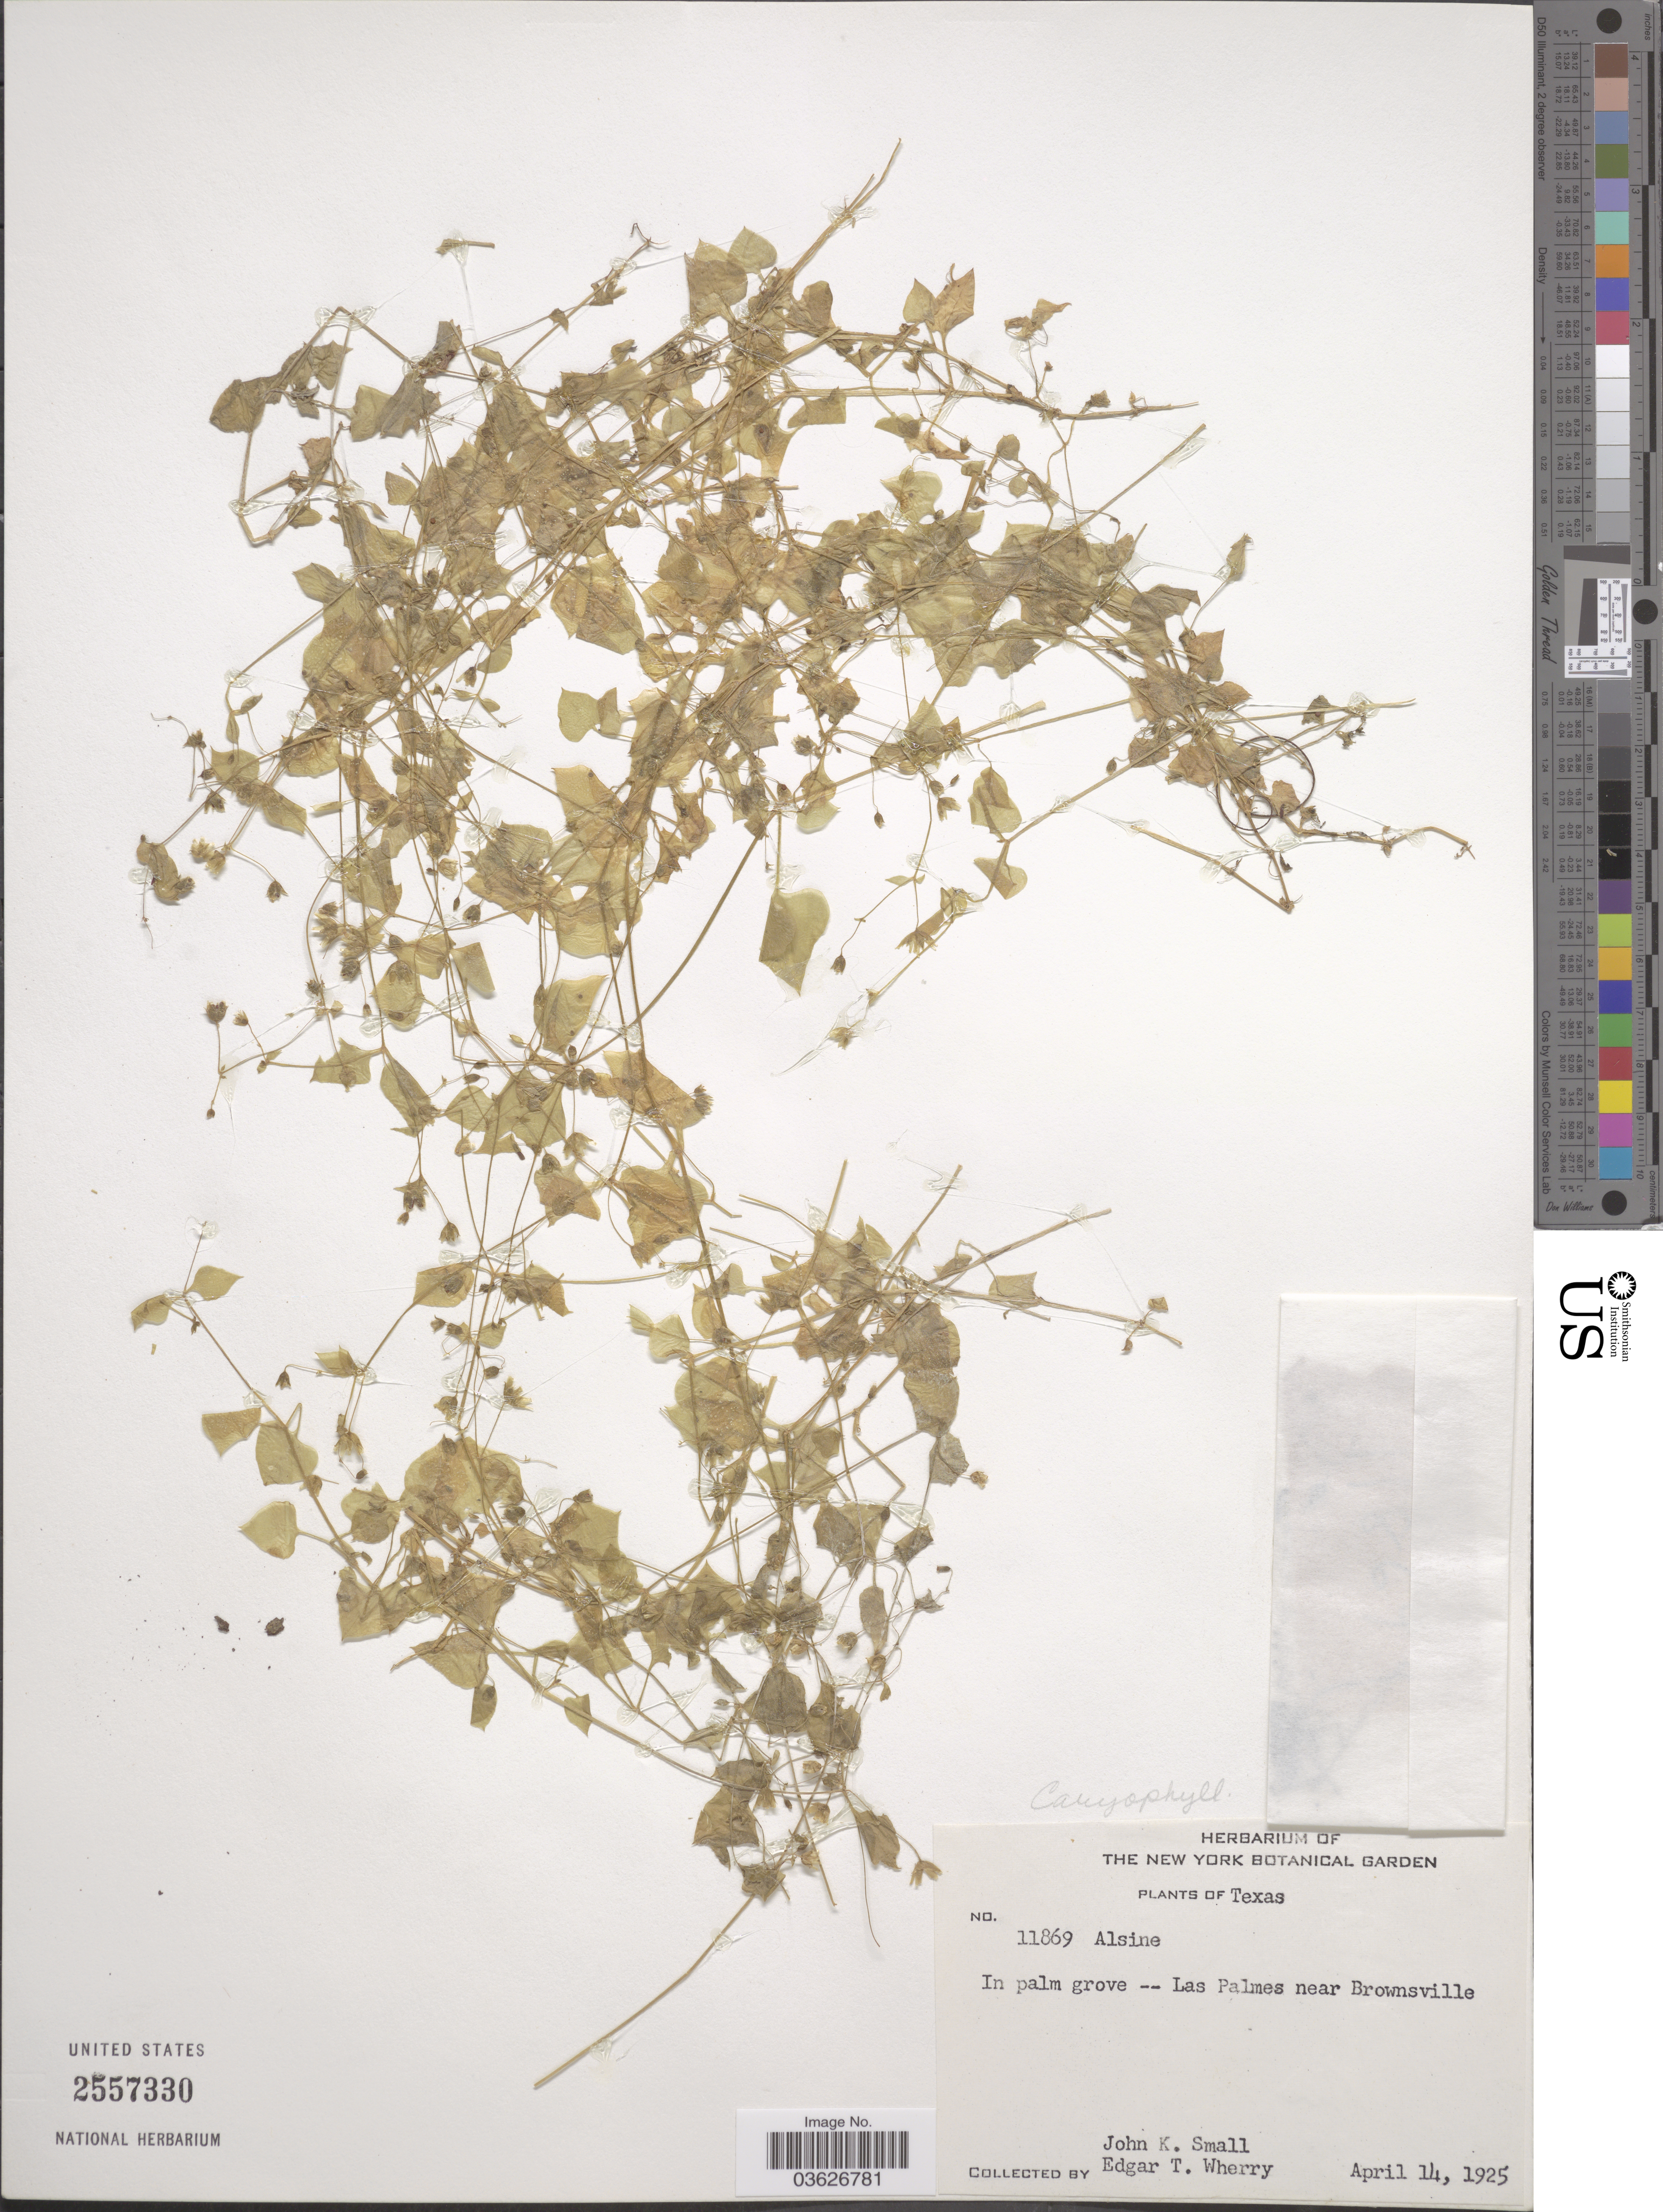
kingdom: Plantae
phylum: Tracheophyta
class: Magnoliopsida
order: Caryophyllales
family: Caryophyllaceae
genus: Drymaria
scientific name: Drymaria sp.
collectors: J. K. Small & E. T. Wherry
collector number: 11869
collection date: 1925-04-14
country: United States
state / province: Texas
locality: Las Palmes near Brownsville.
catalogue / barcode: US 2557330